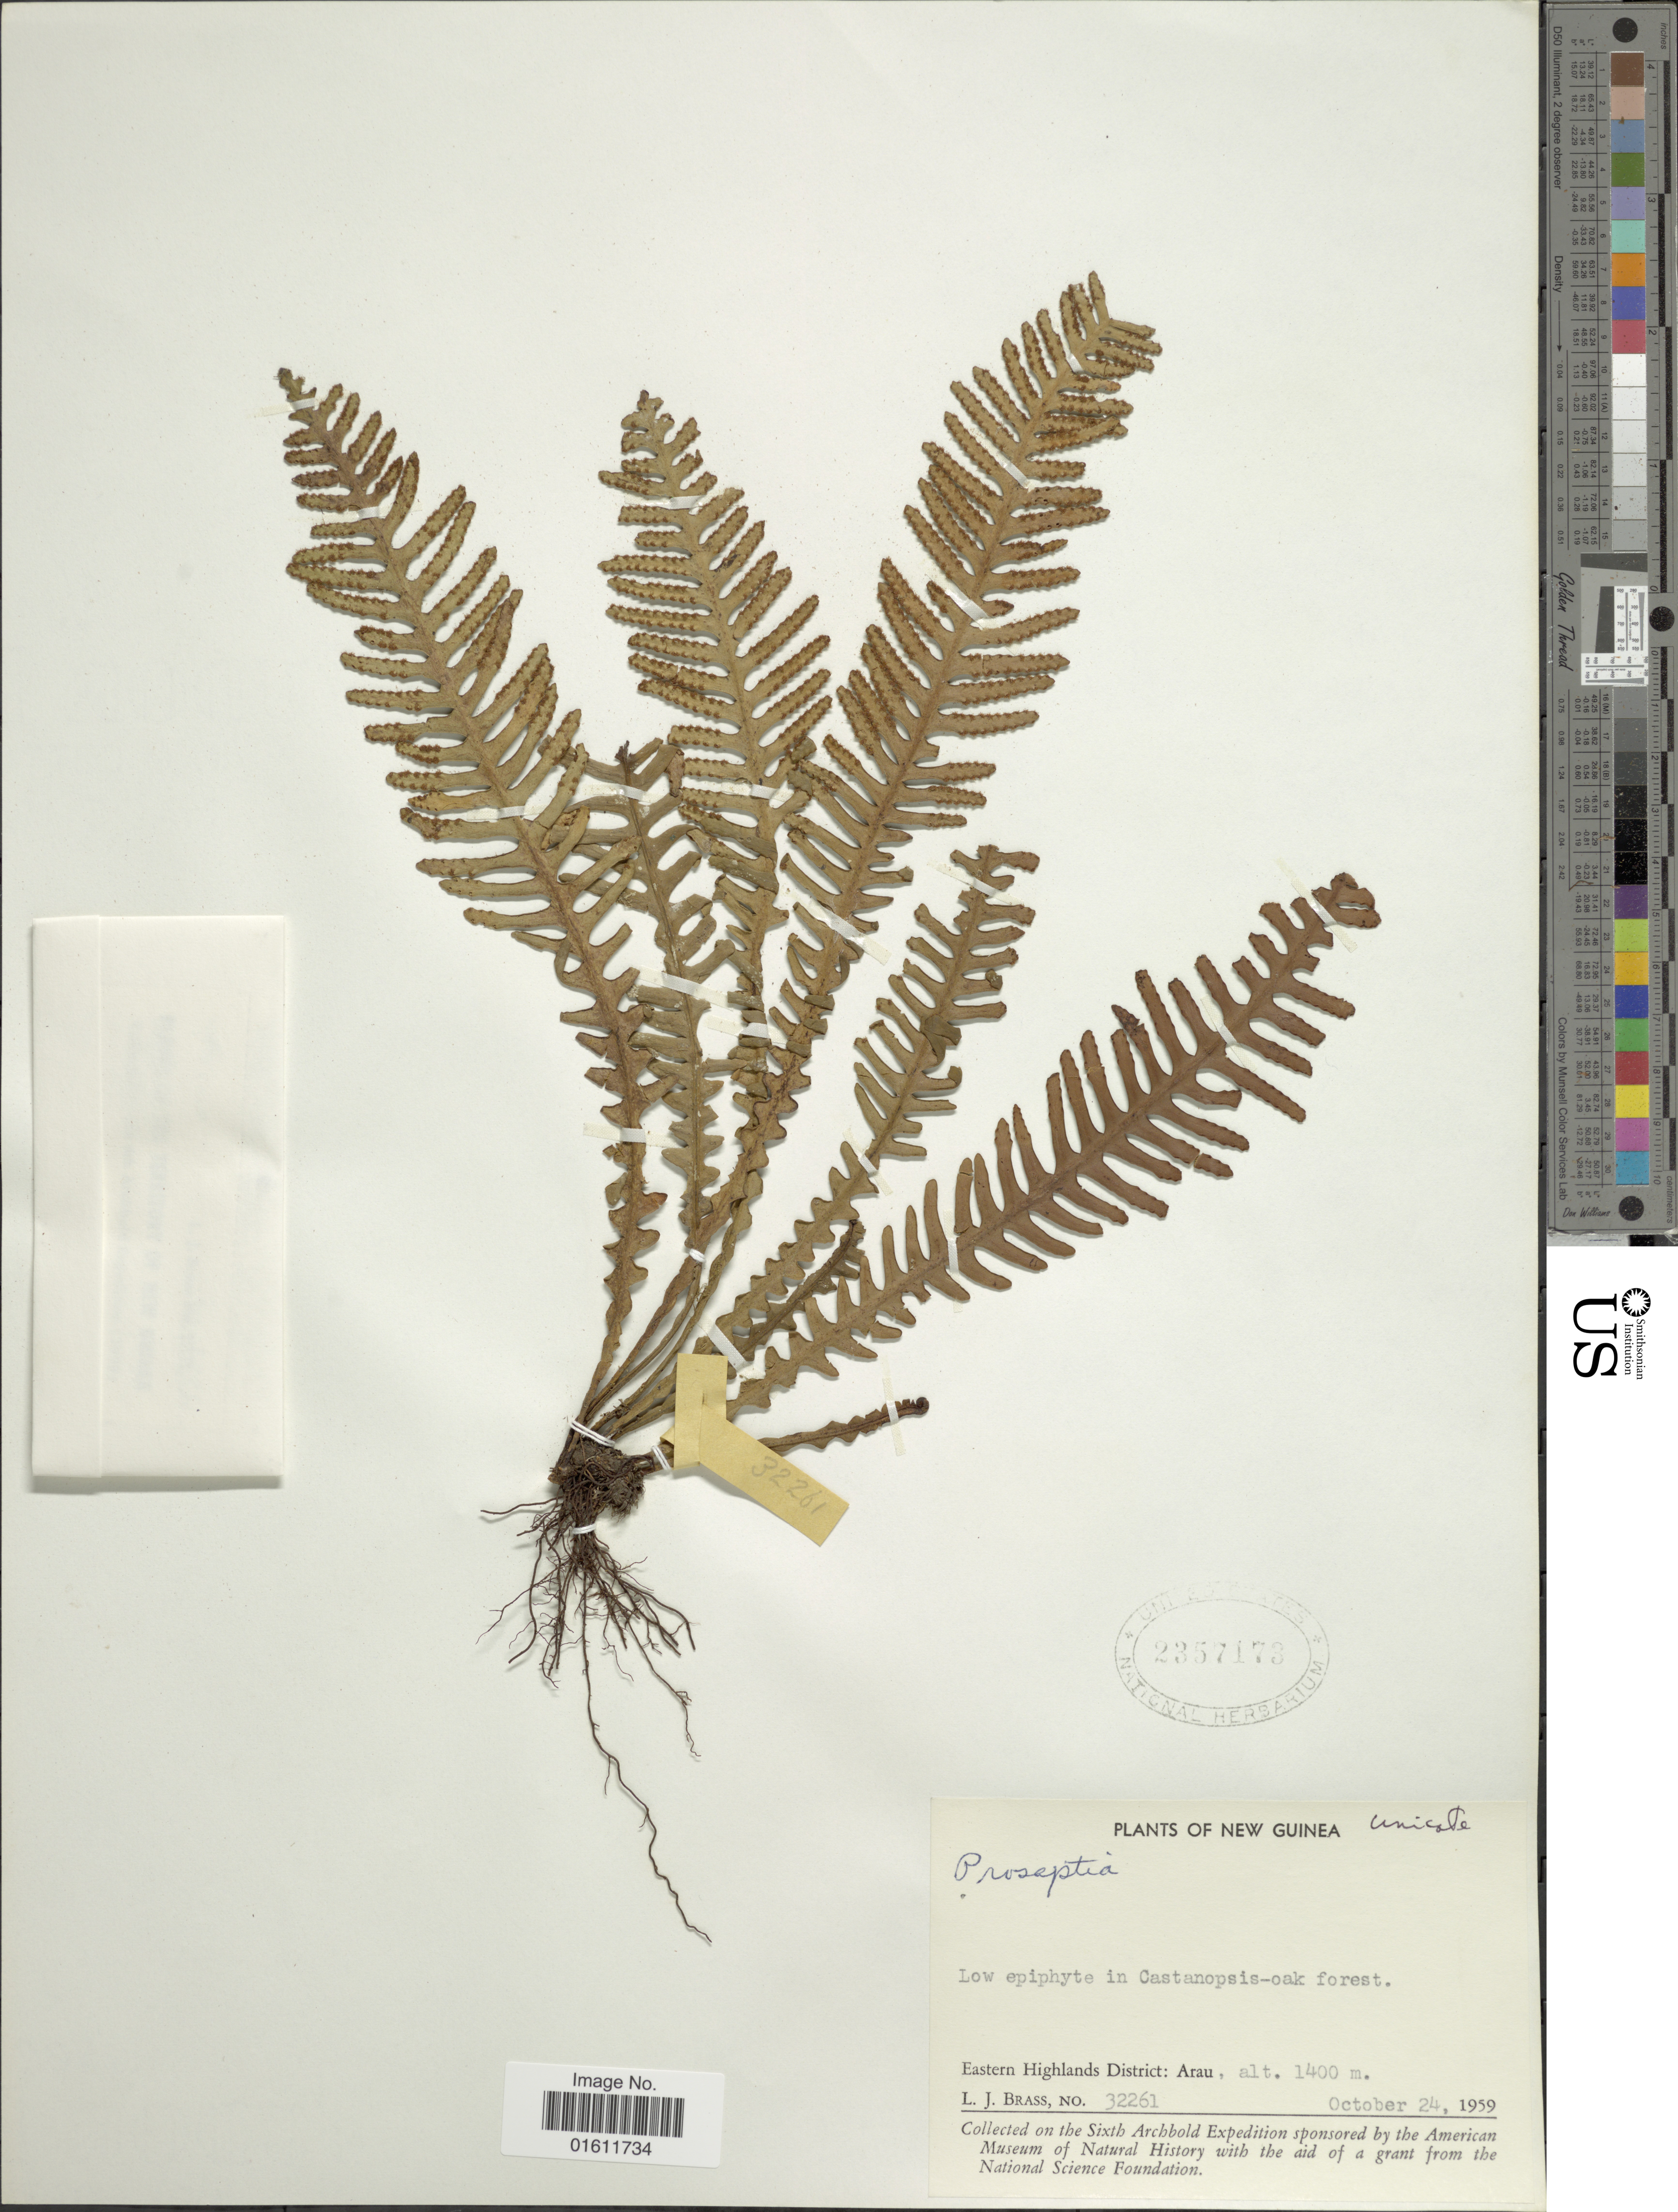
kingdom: Plantae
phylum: Tracheophyta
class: Polypodiopsida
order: Polypodiales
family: Polypodiaceae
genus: Prosaptia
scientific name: Prosaptia sp.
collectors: L. J. Brass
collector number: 32261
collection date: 1959-10-24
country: Papua New Guinea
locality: Eastern Highlands District: Arau.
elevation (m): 1400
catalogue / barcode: US 2357173